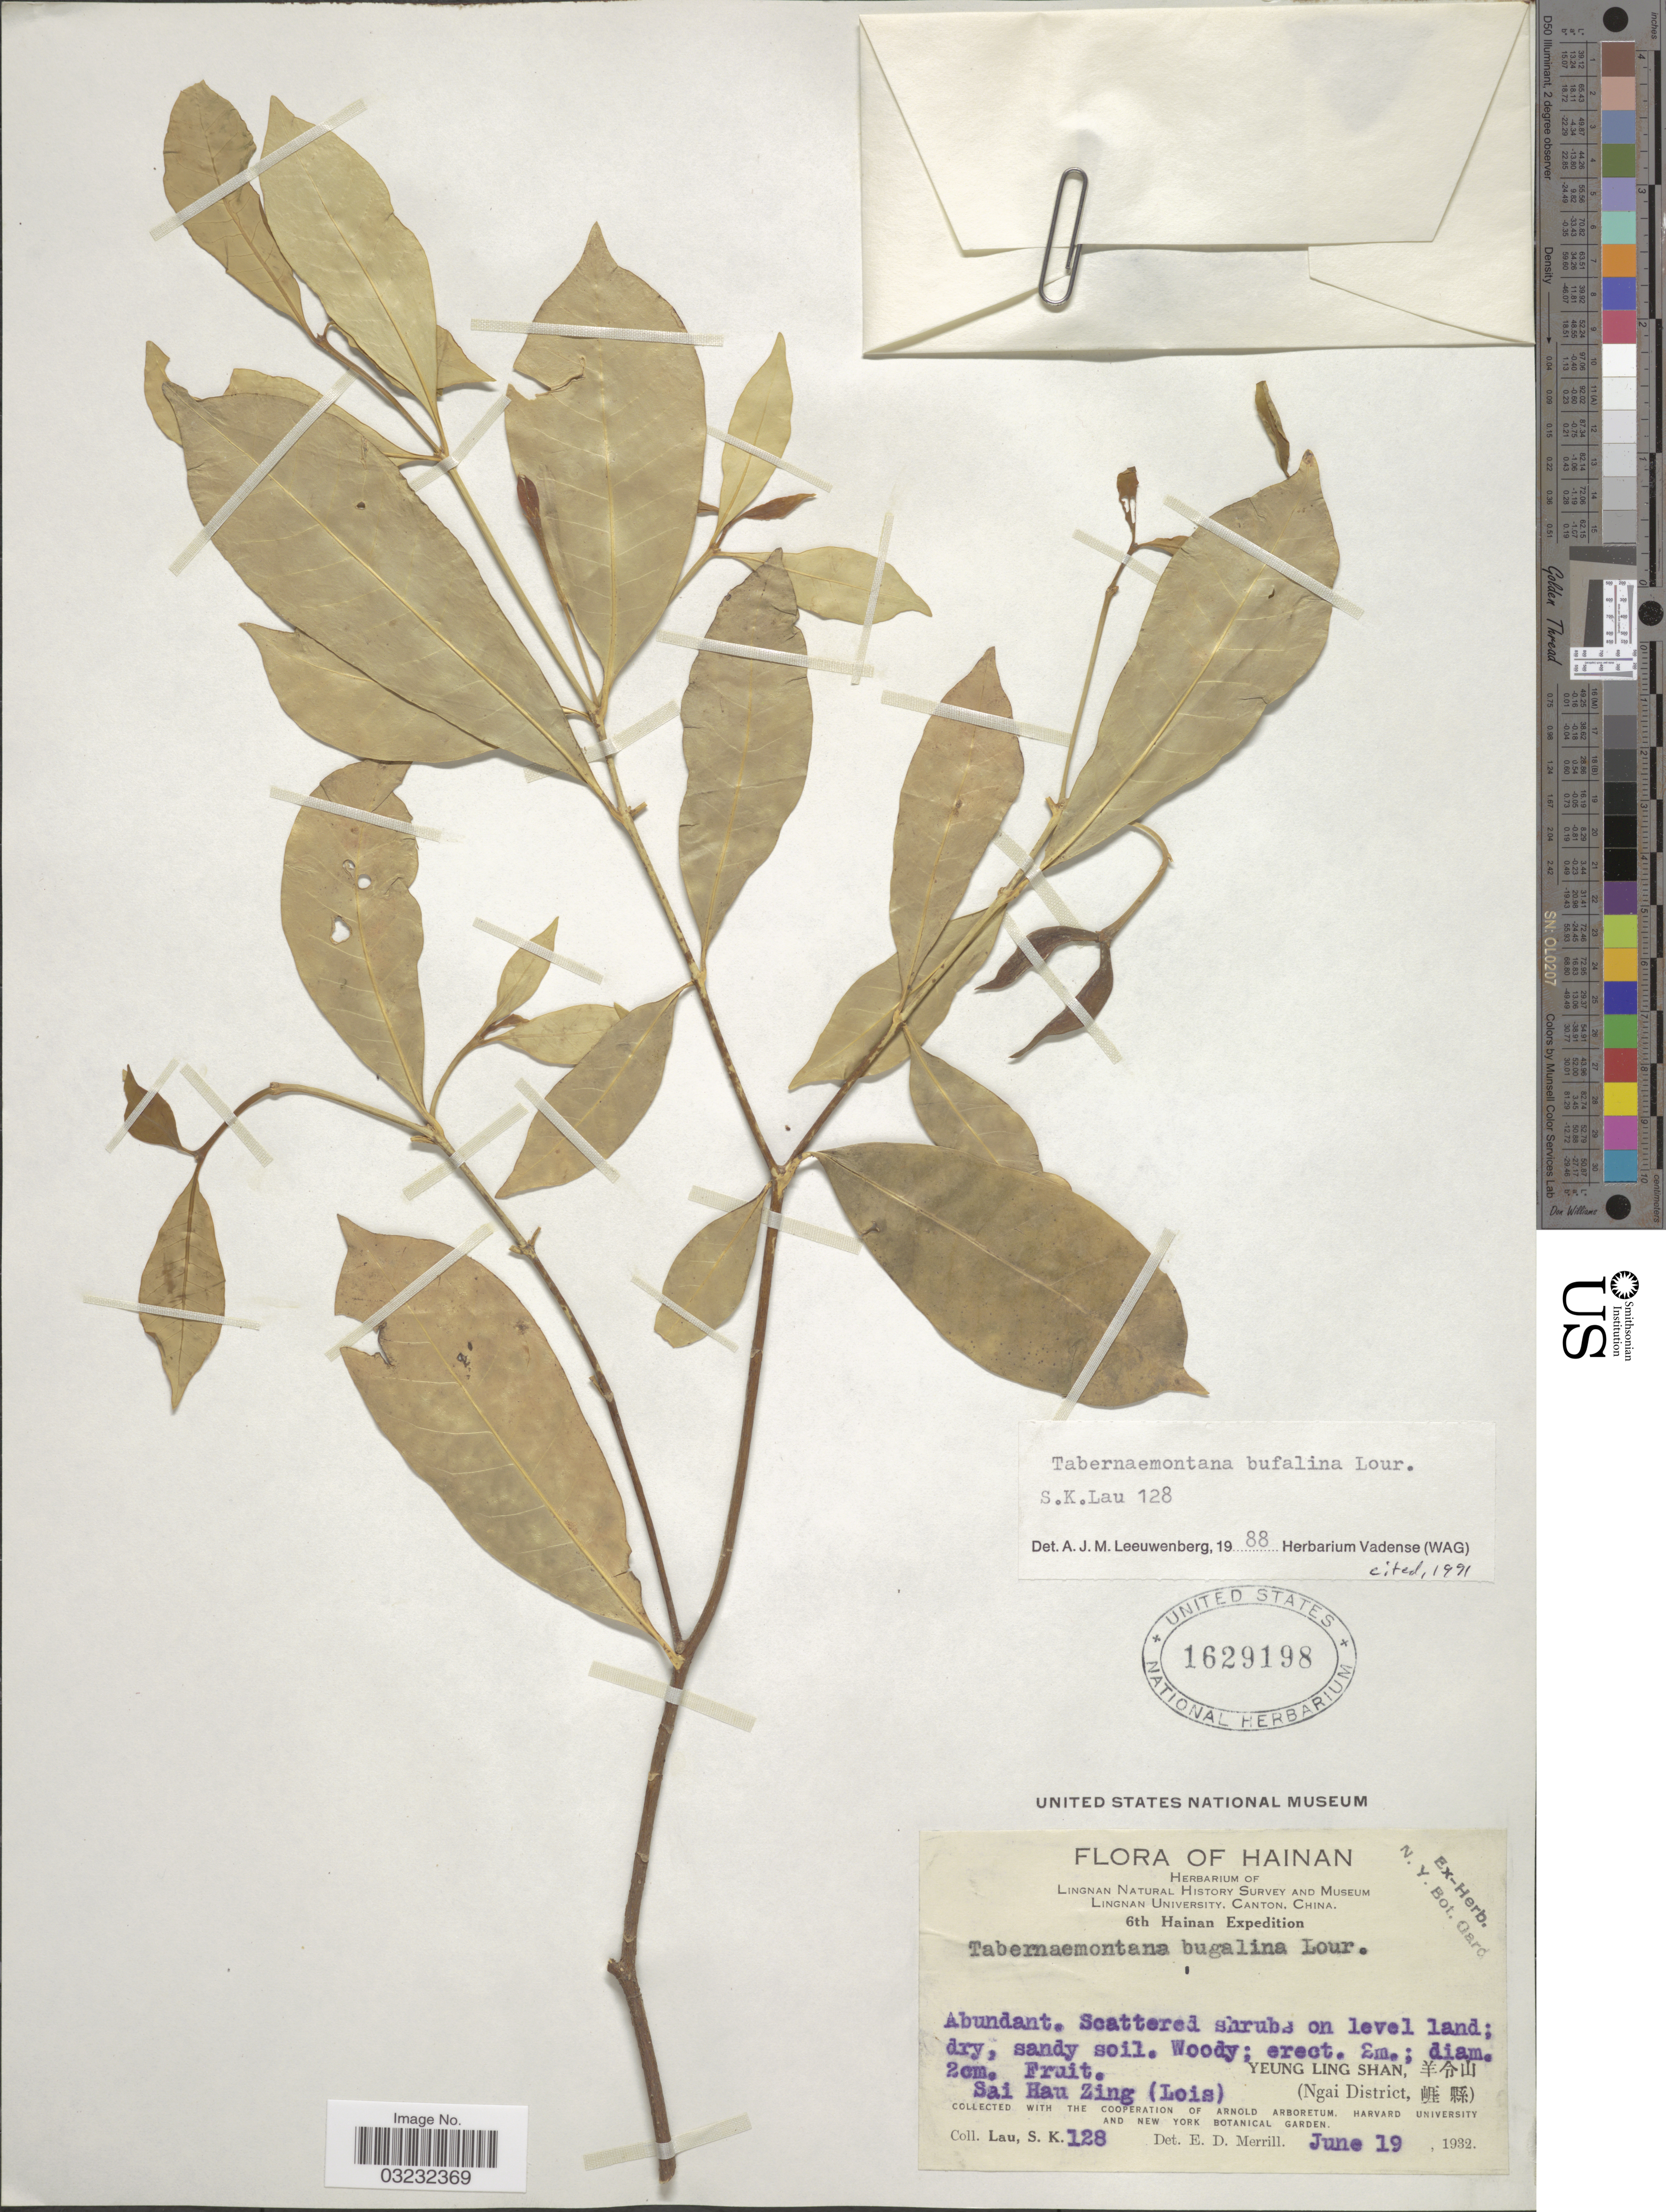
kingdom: Plantae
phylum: Tracheophyta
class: Magnoliopsida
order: Gentianales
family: Apocynaceae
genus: Tabernaemontana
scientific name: Tabernaemontana bufalina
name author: Lour.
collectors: S. K. Lau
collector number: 128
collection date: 1932-06-19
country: China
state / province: Hainan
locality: LoiYeung Ling Shan (Ngai District).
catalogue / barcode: US 1629198